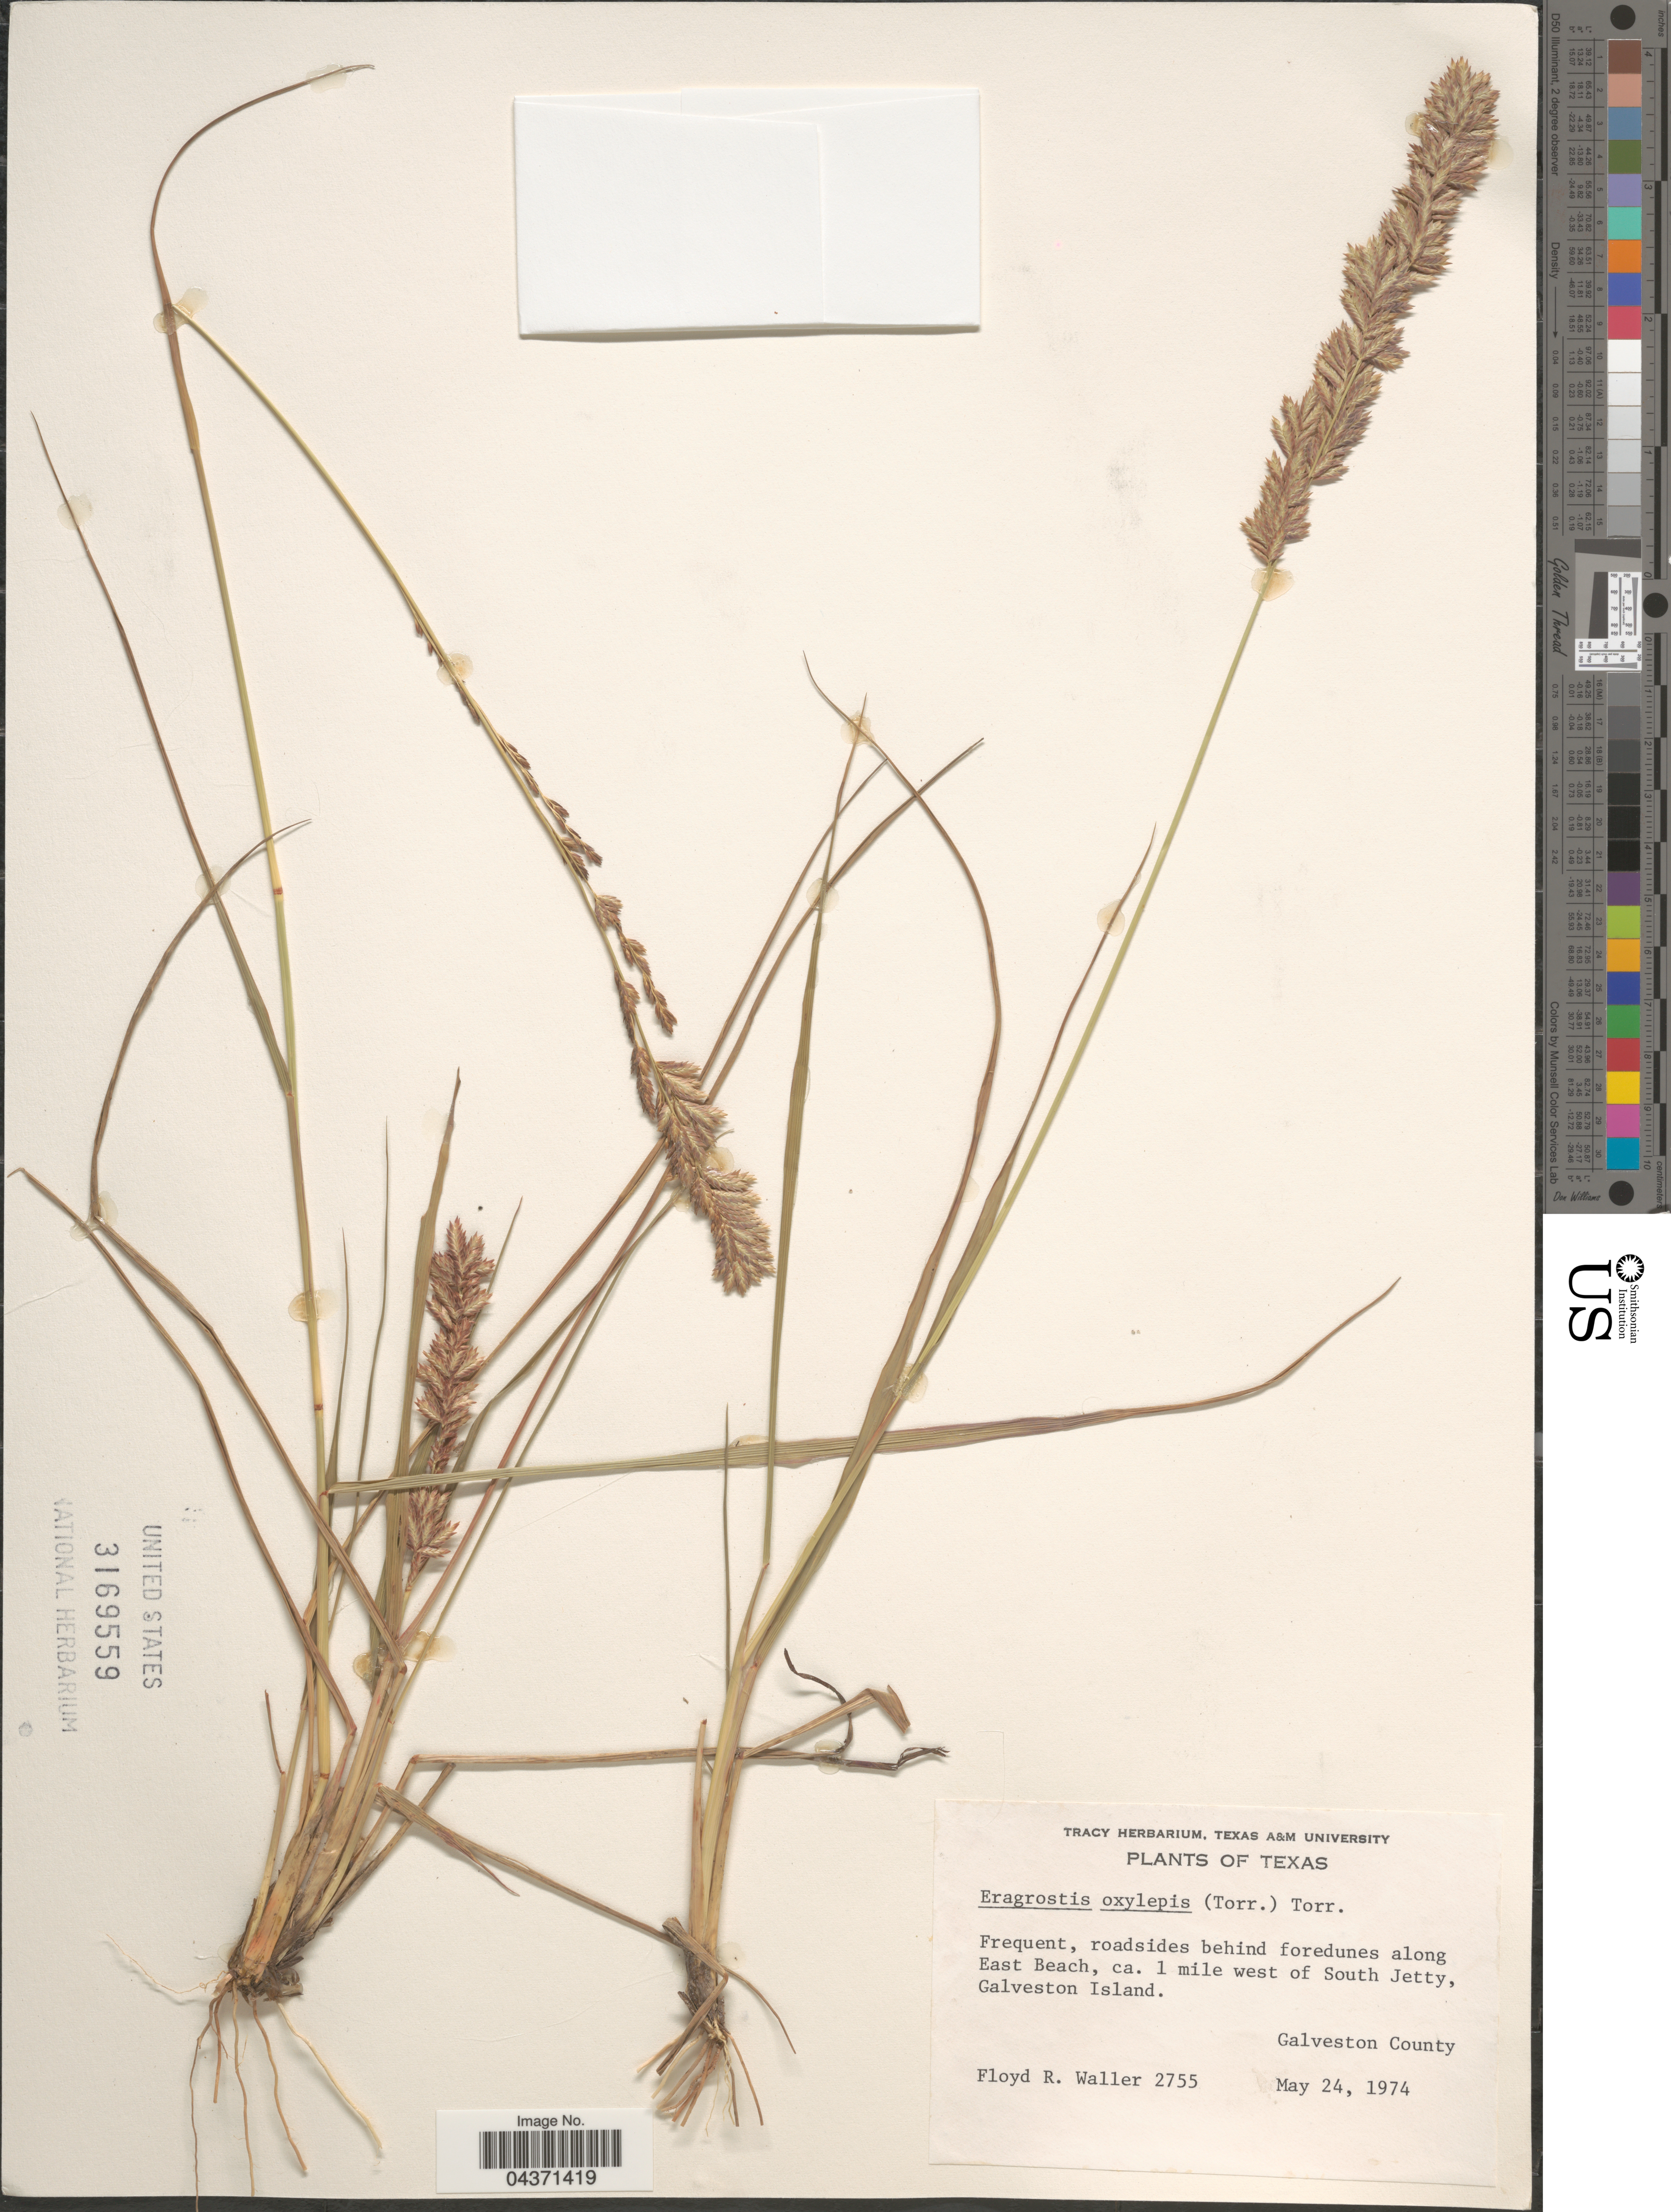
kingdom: Plantae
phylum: Tracheophyta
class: Liliopsida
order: Poales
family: Poaceae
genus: Eragrostis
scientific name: Eragrostis secundiflora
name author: J. Presl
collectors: F. R. Waller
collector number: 2755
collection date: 1974-05-24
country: United States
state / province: Texas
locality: Frequent, roadsides behind foredunes along East Beach, ca. 1 mile west of South Jetty, Galveston Island. Galveston County.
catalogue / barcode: US 3169559